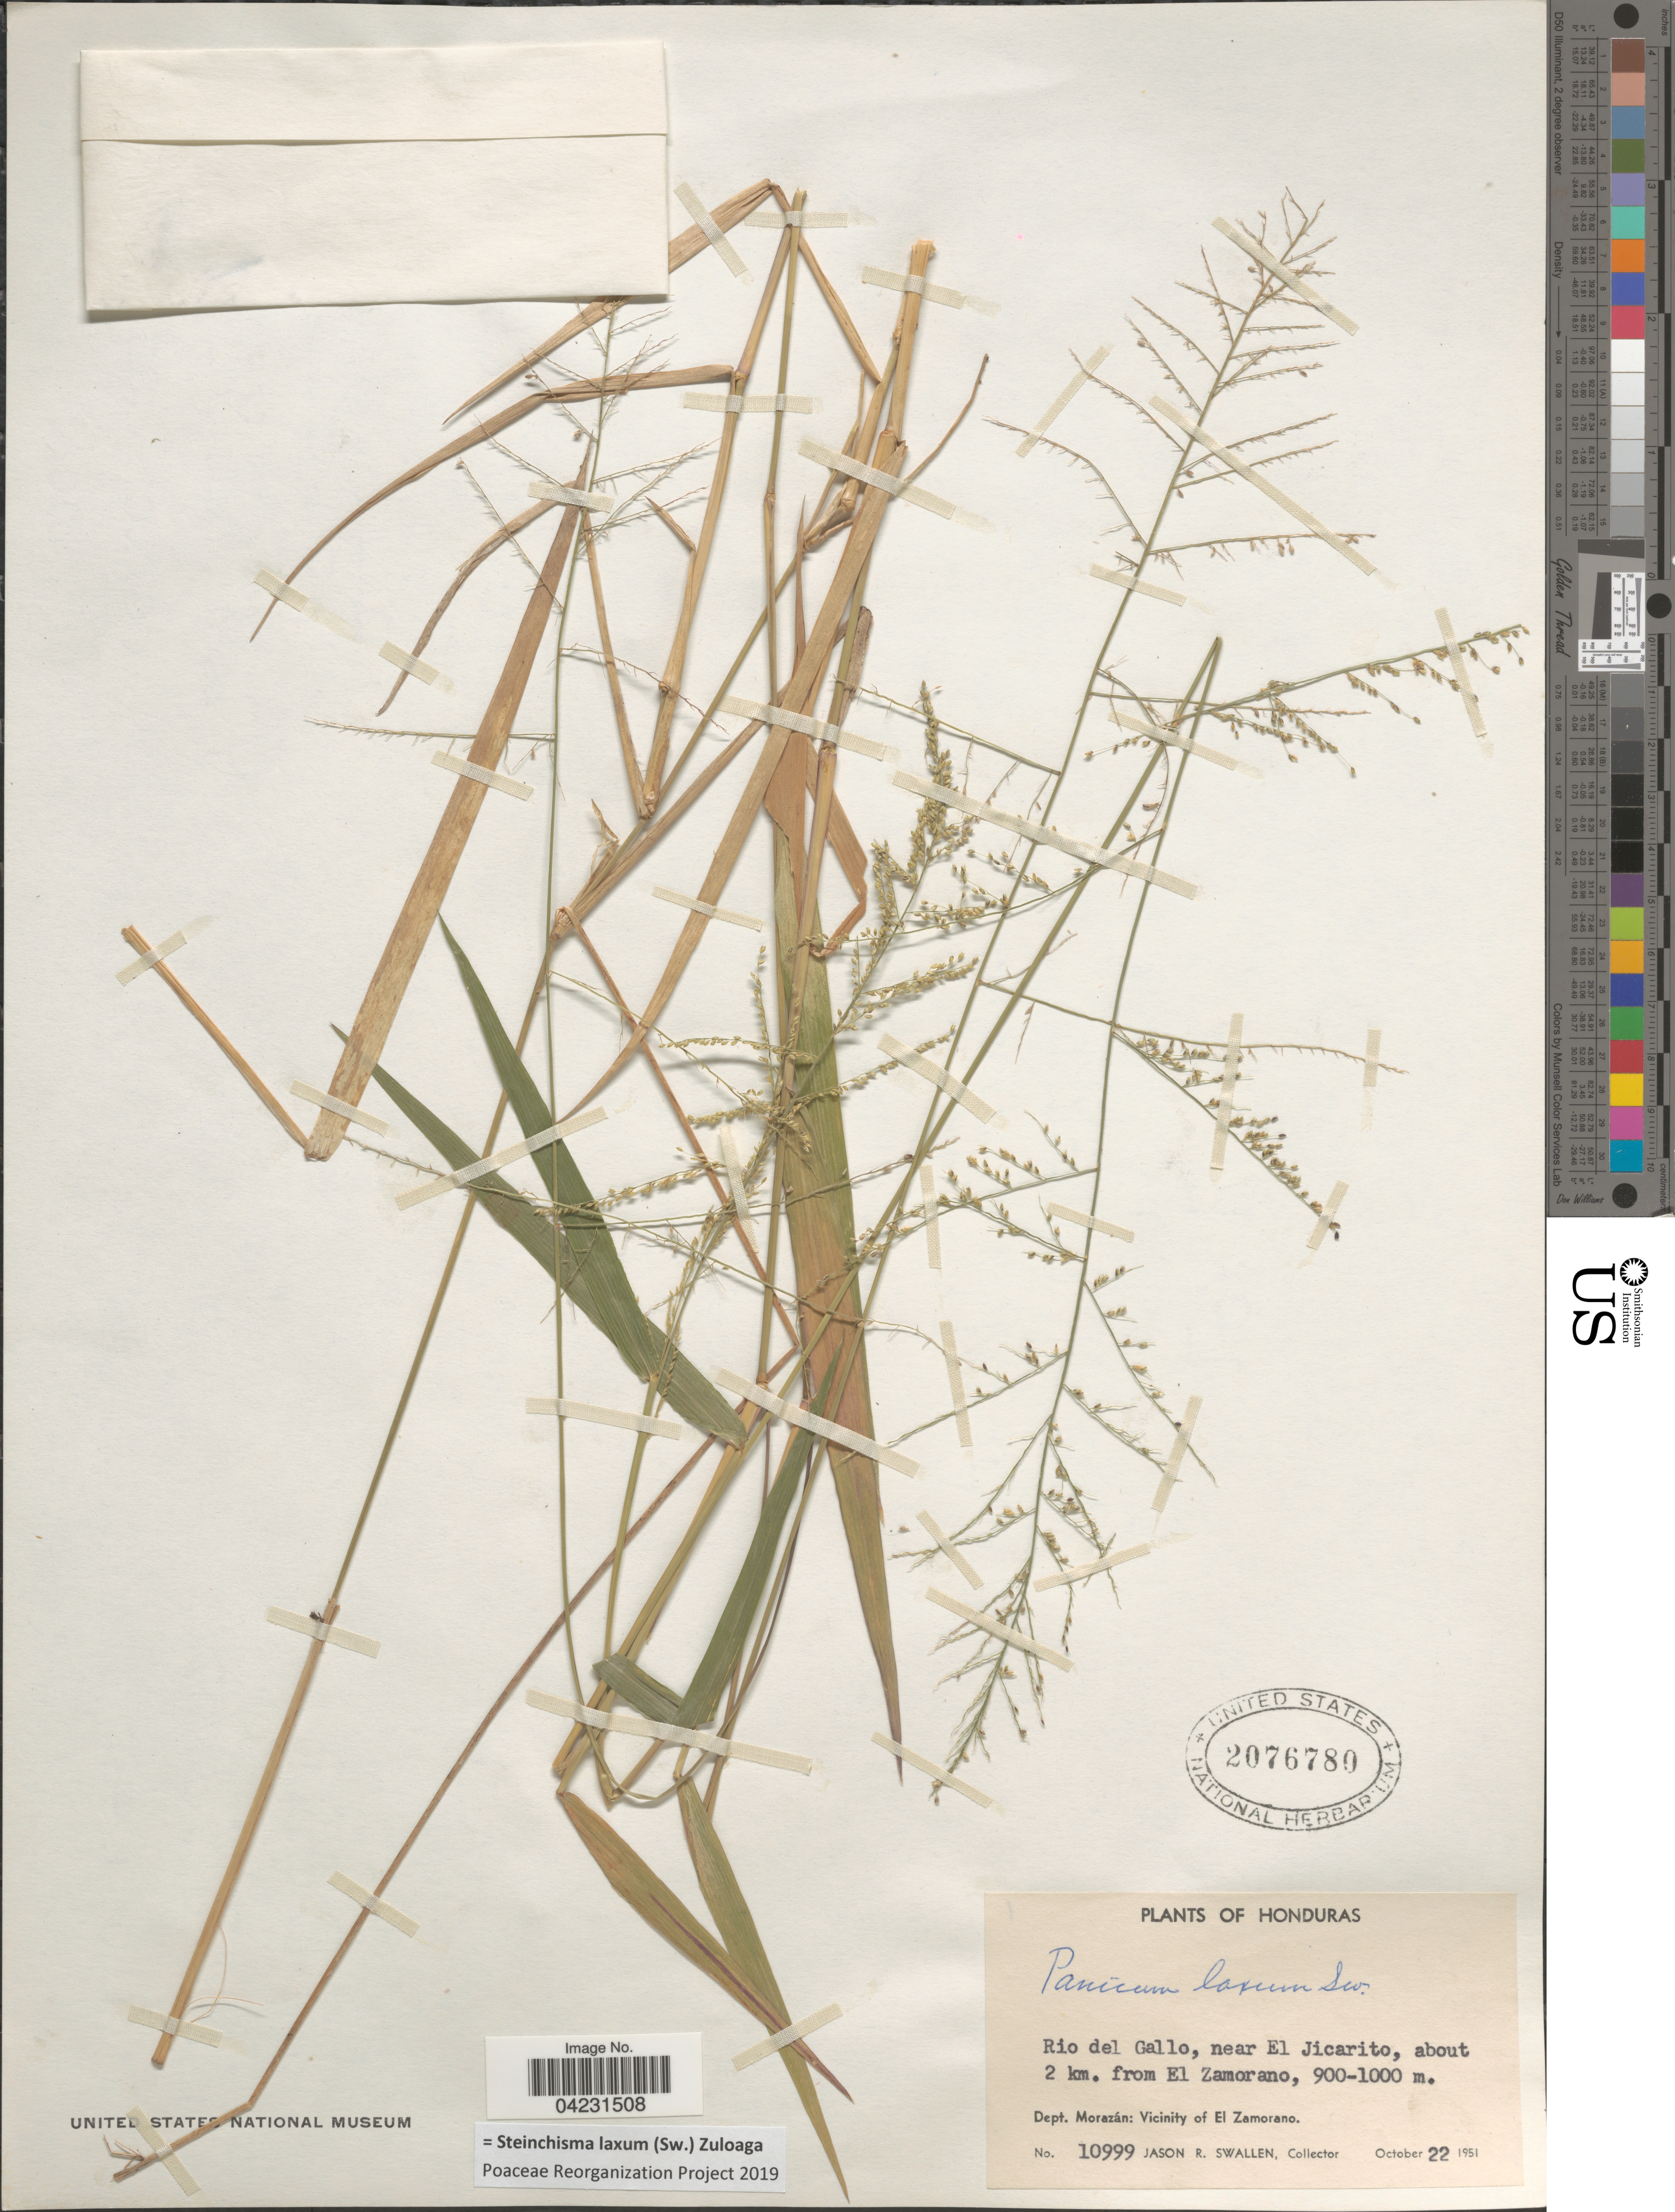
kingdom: Plantae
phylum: Tracheophyta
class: Liliopsida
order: Poales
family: Poaceae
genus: Steinchisma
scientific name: Steinchisma laxum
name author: (Sw.) Zuloaga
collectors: J. R. Swallen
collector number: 10999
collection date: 1951-10-22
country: Honduras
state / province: Fco. Morazán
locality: Rio del Gallo, near El Jicarito, about 2 km. from El Zamorano. Dept. Morazán: Vicinity of El Zamorano.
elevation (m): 900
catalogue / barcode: US 2076780